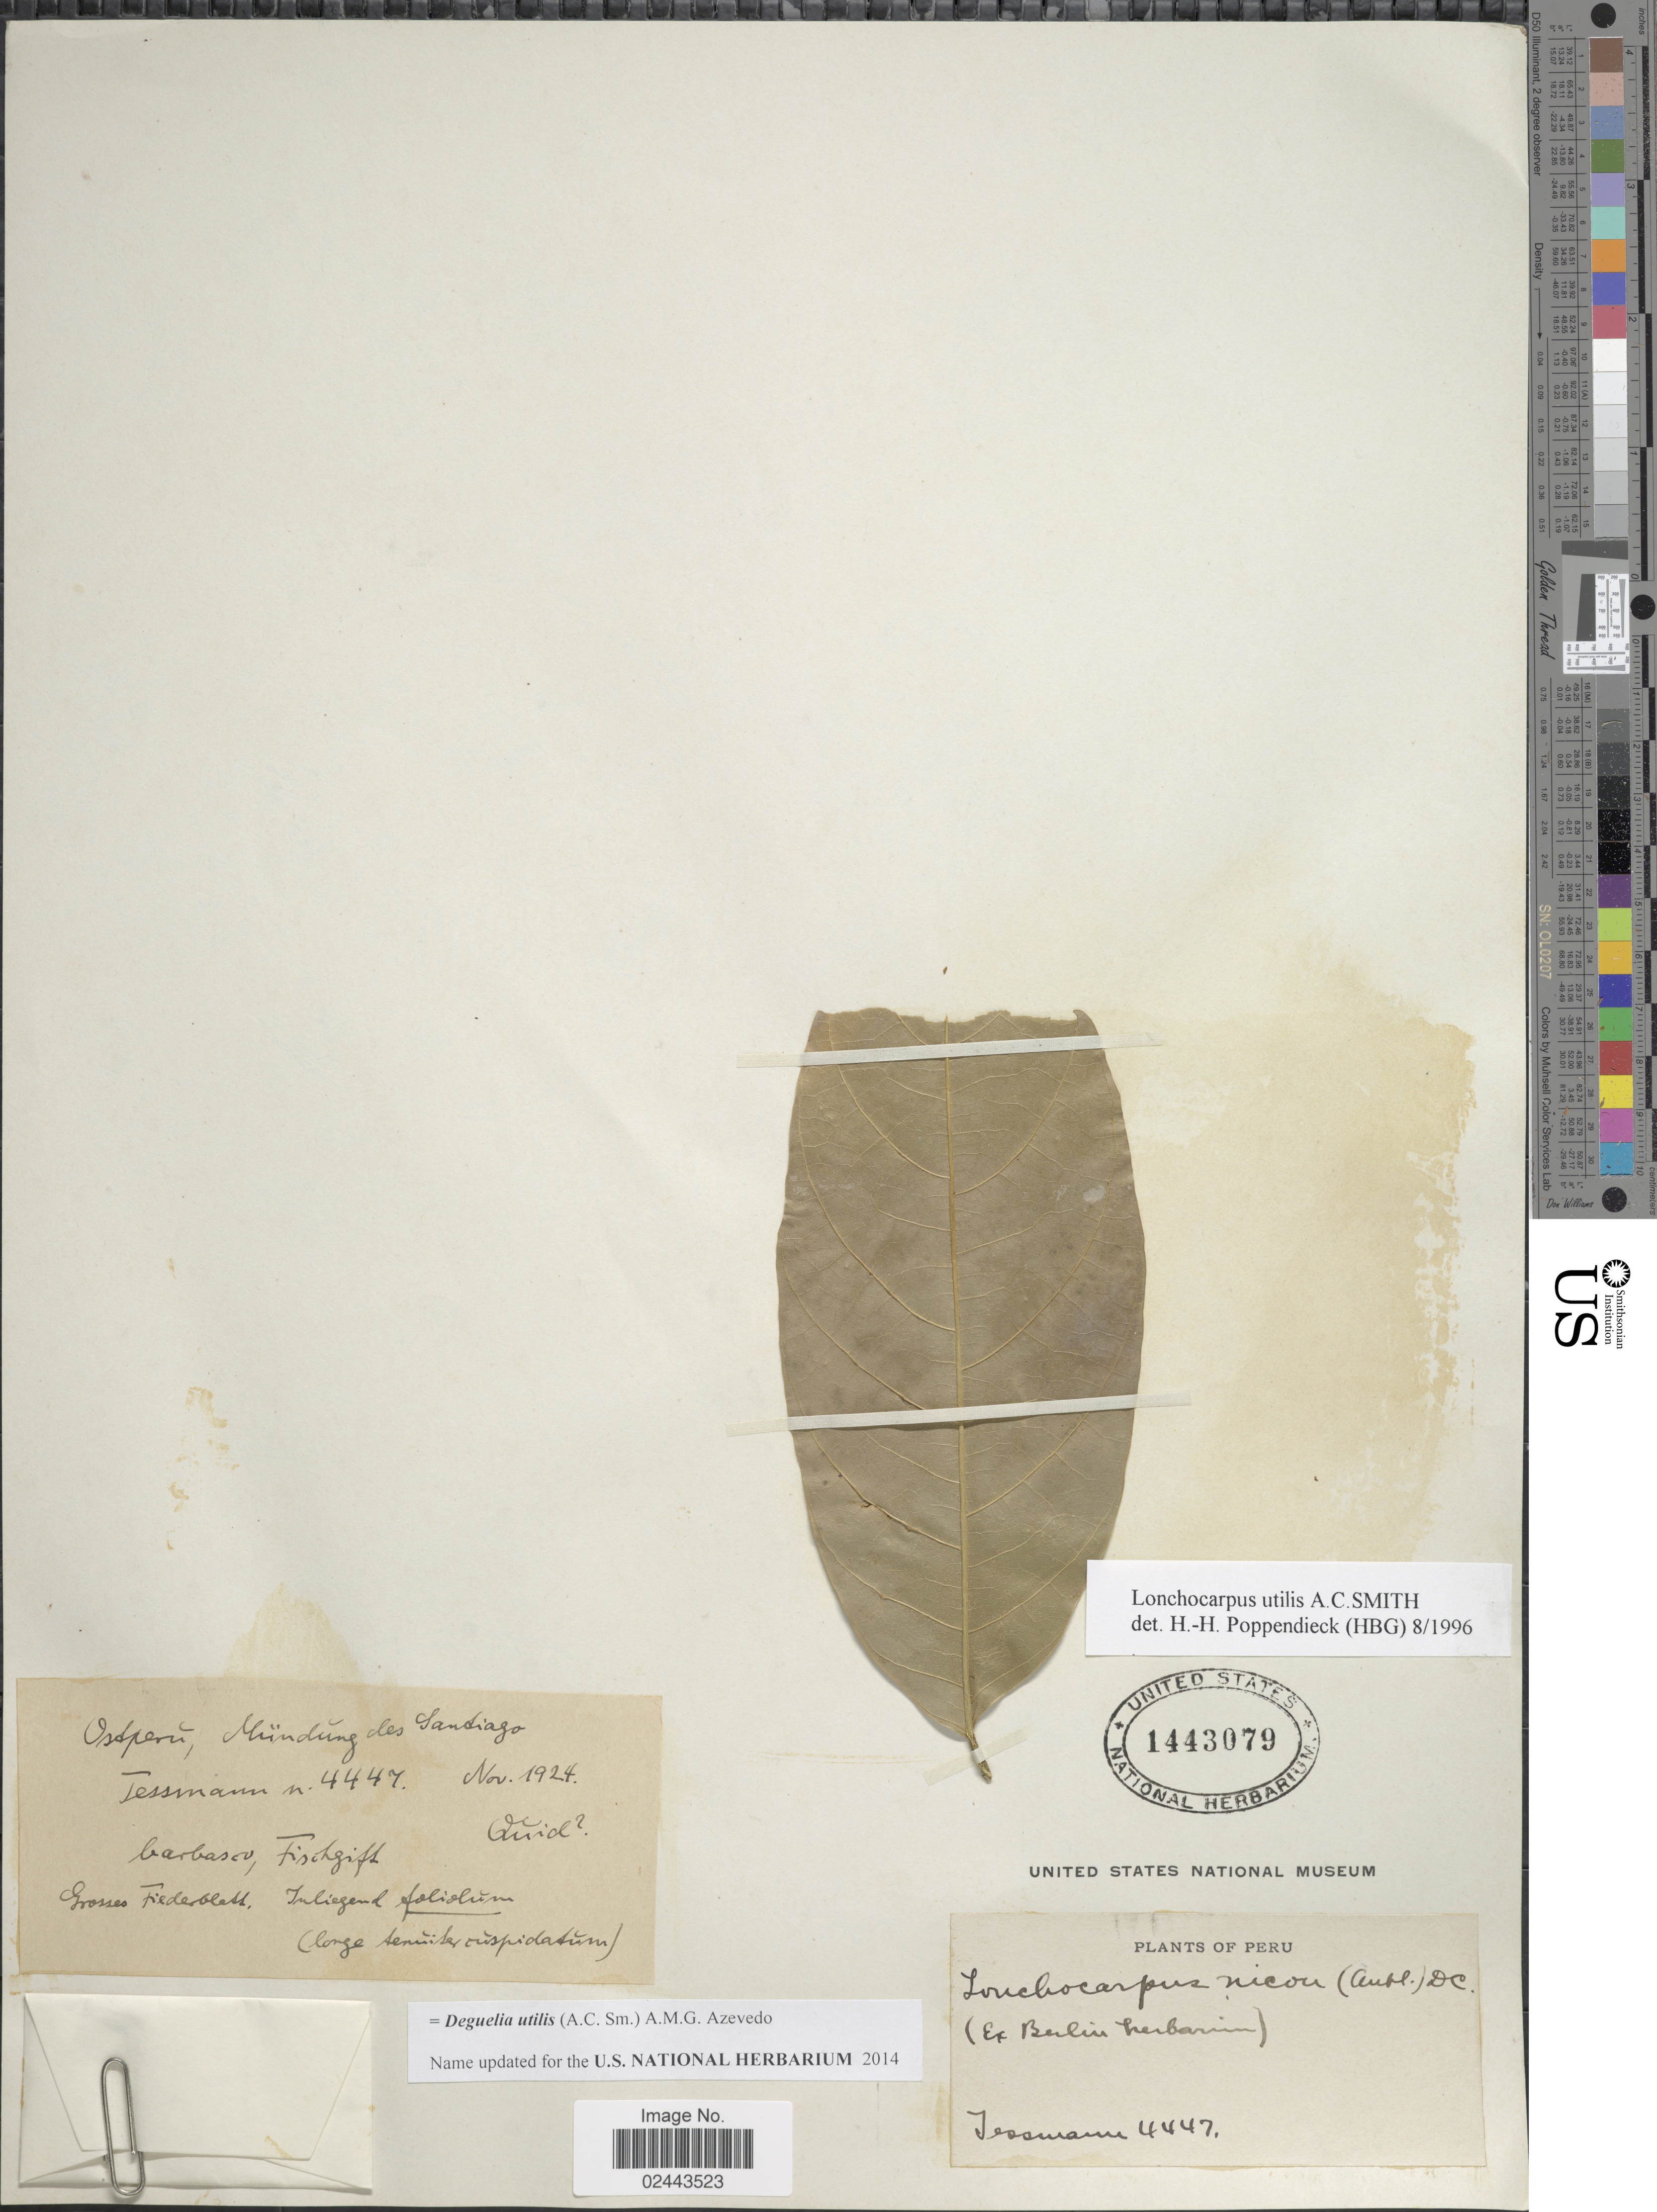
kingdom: Plantae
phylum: Tracheophyta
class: Magnoliopsida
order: Fabales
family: Fabaceae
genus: Deguelia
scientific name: Deguelia utilis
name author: (A.C. Sm.) A.M.G. Azevedo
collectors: G. Tessmann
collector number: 4447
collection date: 1924-11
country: Peru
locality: Ostperu, Mundeng des Santiago.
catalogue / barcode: US 1443079